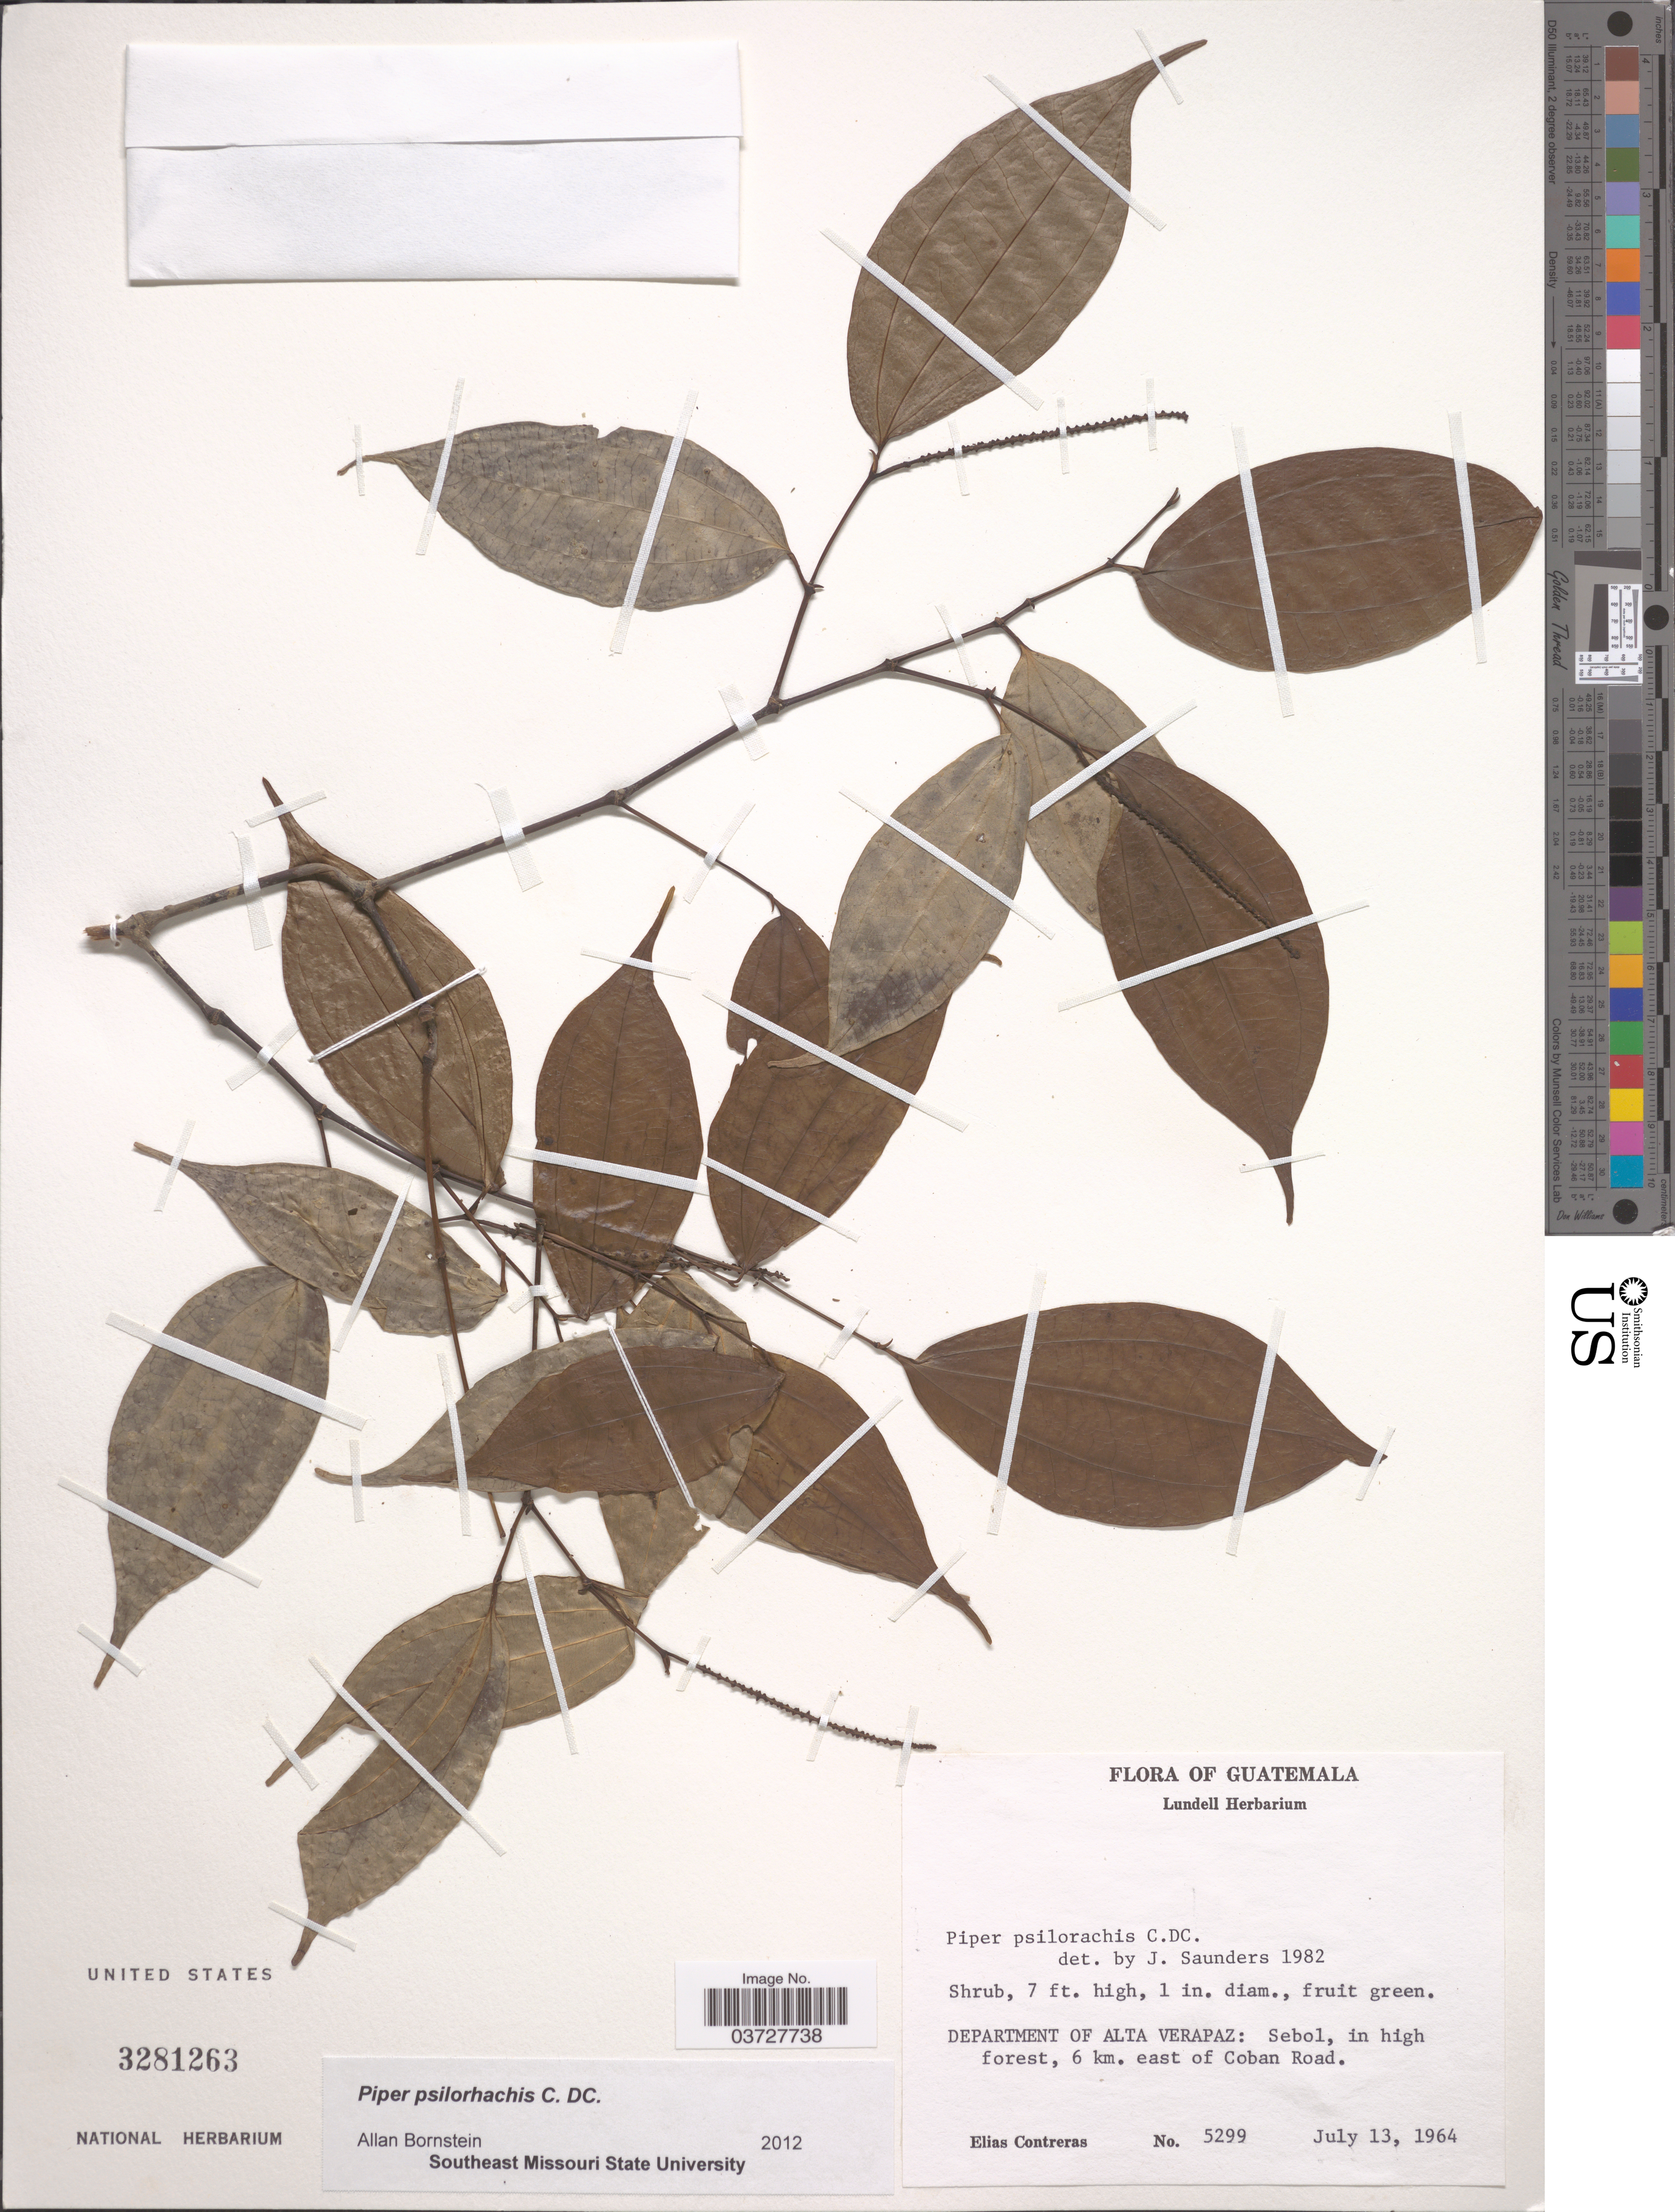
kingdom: Plantae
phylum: Tracheophyta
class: Magnoliopsida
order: Piperales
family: Piperaceae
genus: Piper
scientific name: Piper psilorhachis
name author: C. DC.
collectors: E. Contreras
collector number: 5299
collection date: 1964-07-13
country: Guatemala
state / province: Alta Verapaz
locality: Department of Alta Verapaz: Sebol, in high forest, 6 km. east of Coban Road.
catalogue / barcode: US 3281263